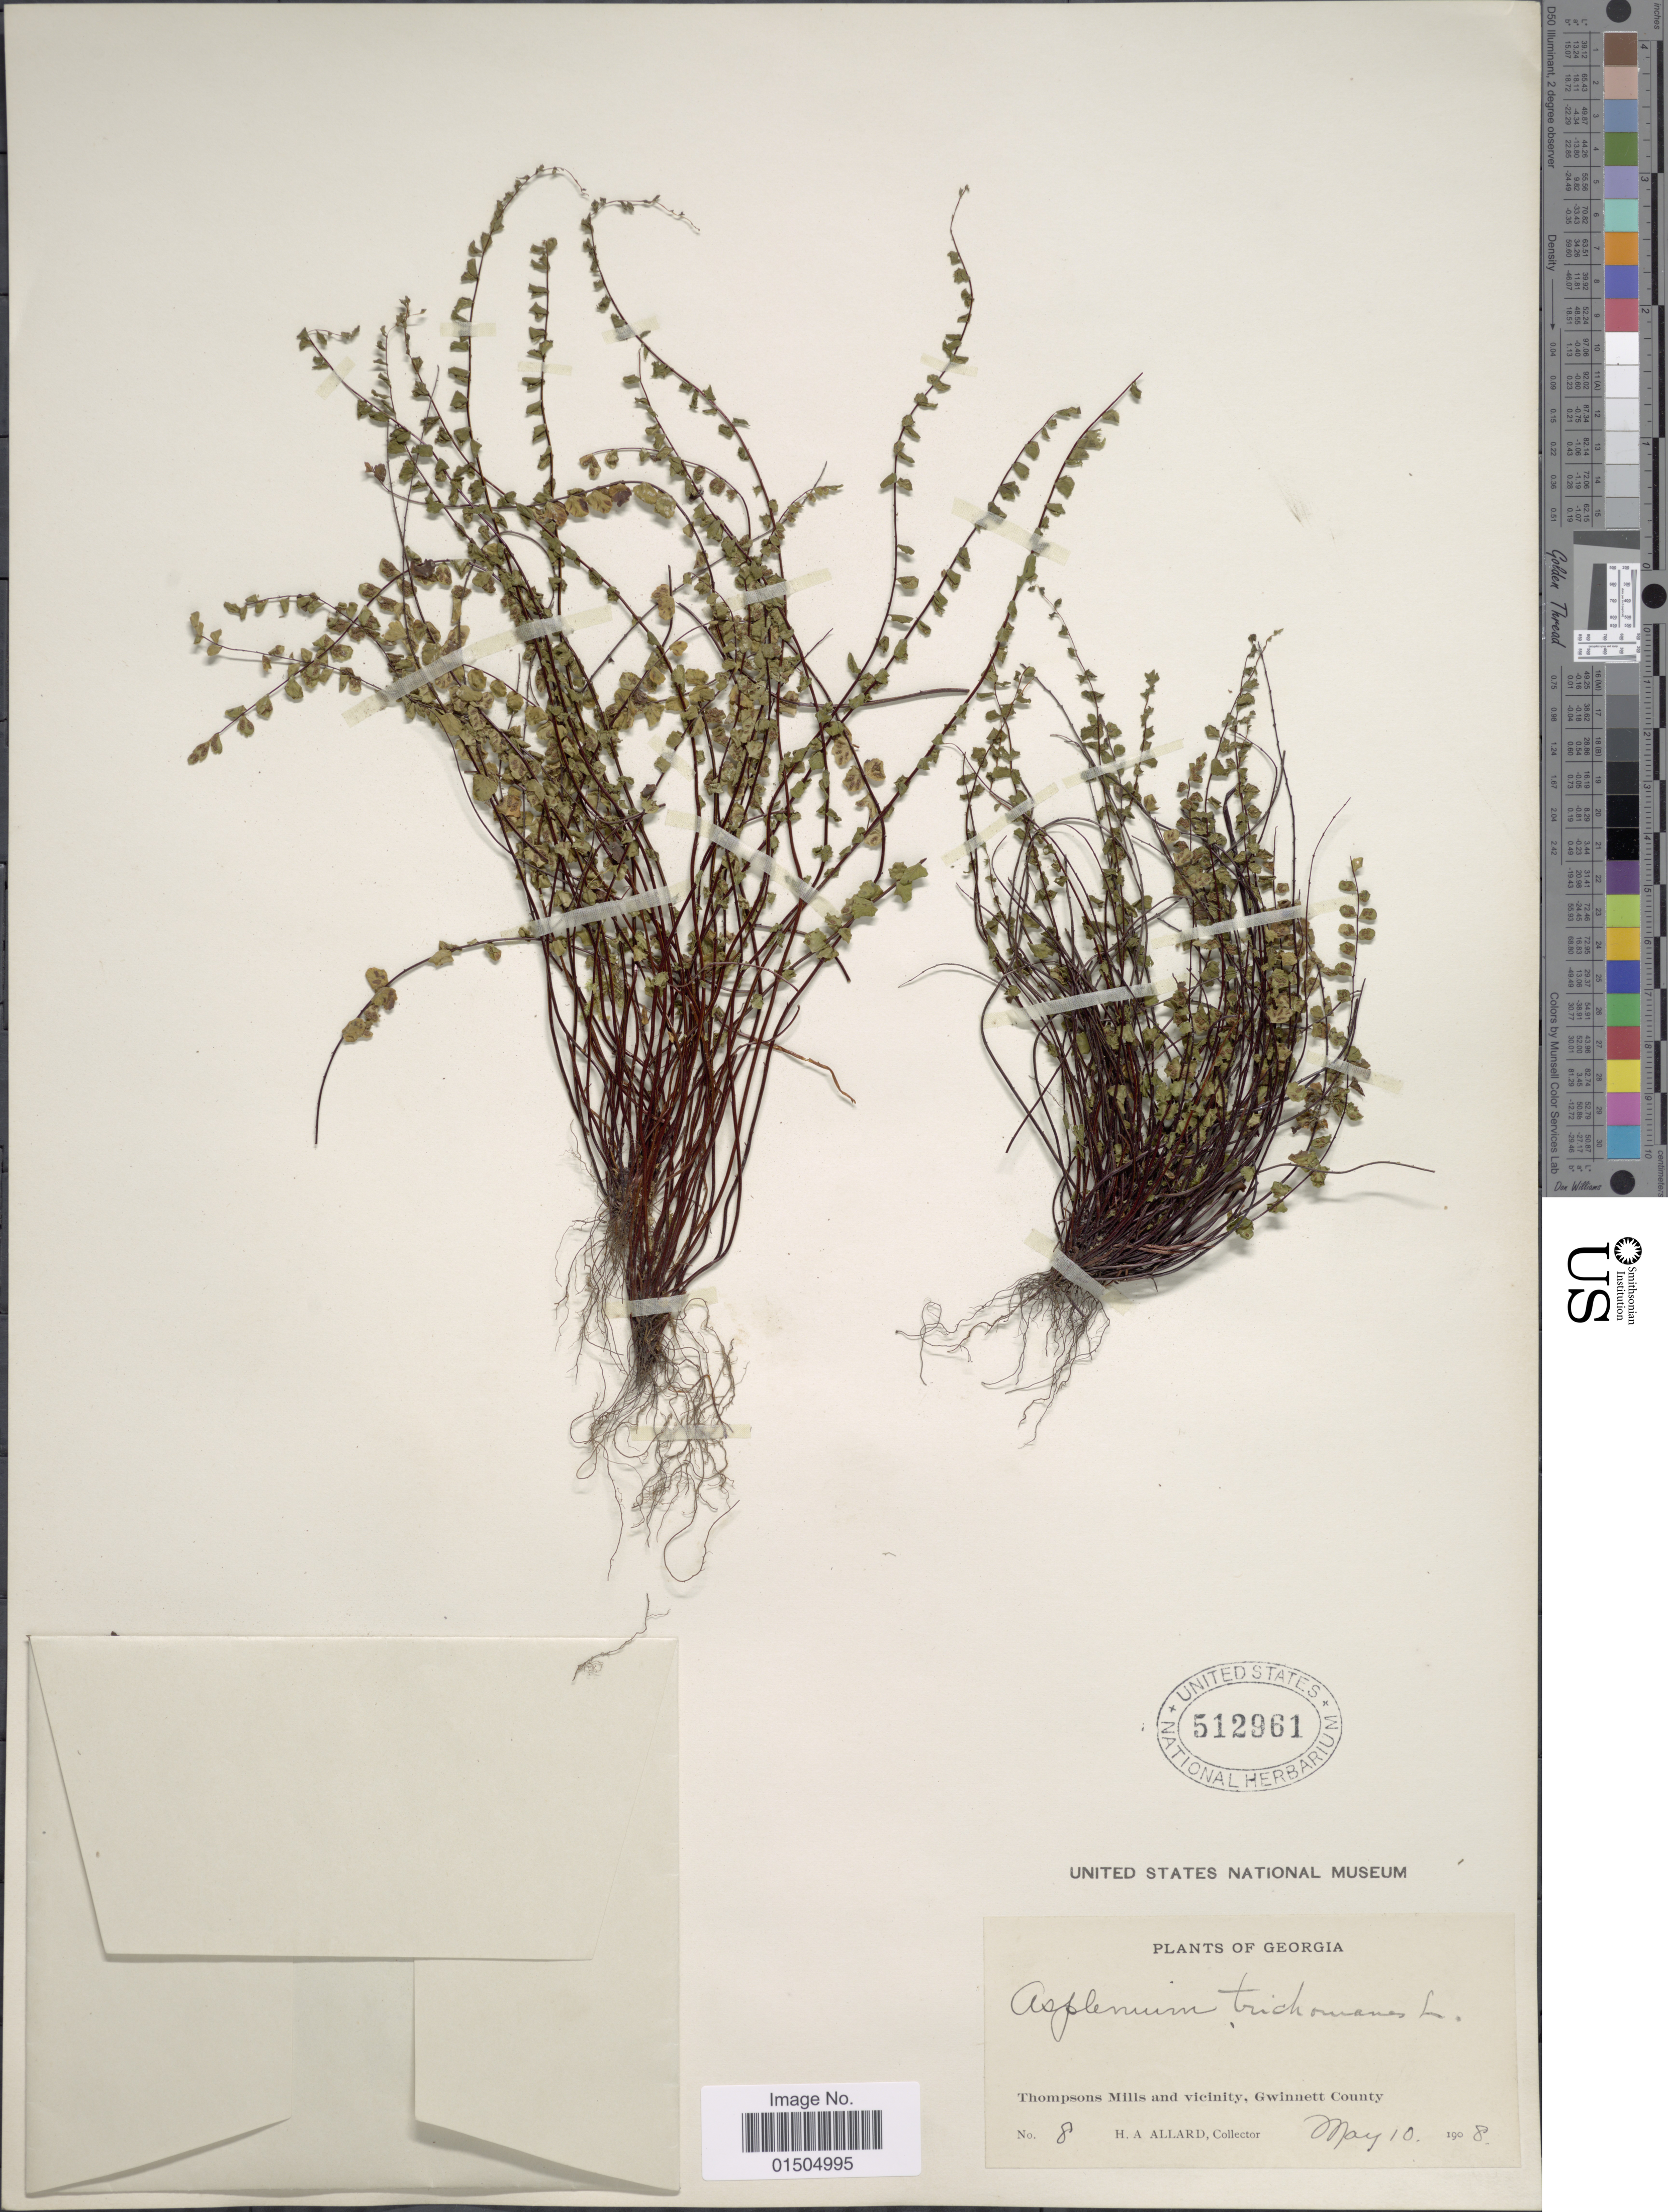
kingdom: Plantae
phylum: Tracheophyta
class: Polypodiopsida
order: Polypodiales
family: Aspleniaceae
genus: Asplenium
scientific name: Asplenium trichomanes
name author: L.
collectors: H. A. Allard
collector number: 8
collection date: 1908-05-10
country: United States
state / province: Georgia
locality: Thompsons Mills and vicinity, Gwinnett County.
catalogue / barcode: US 512961